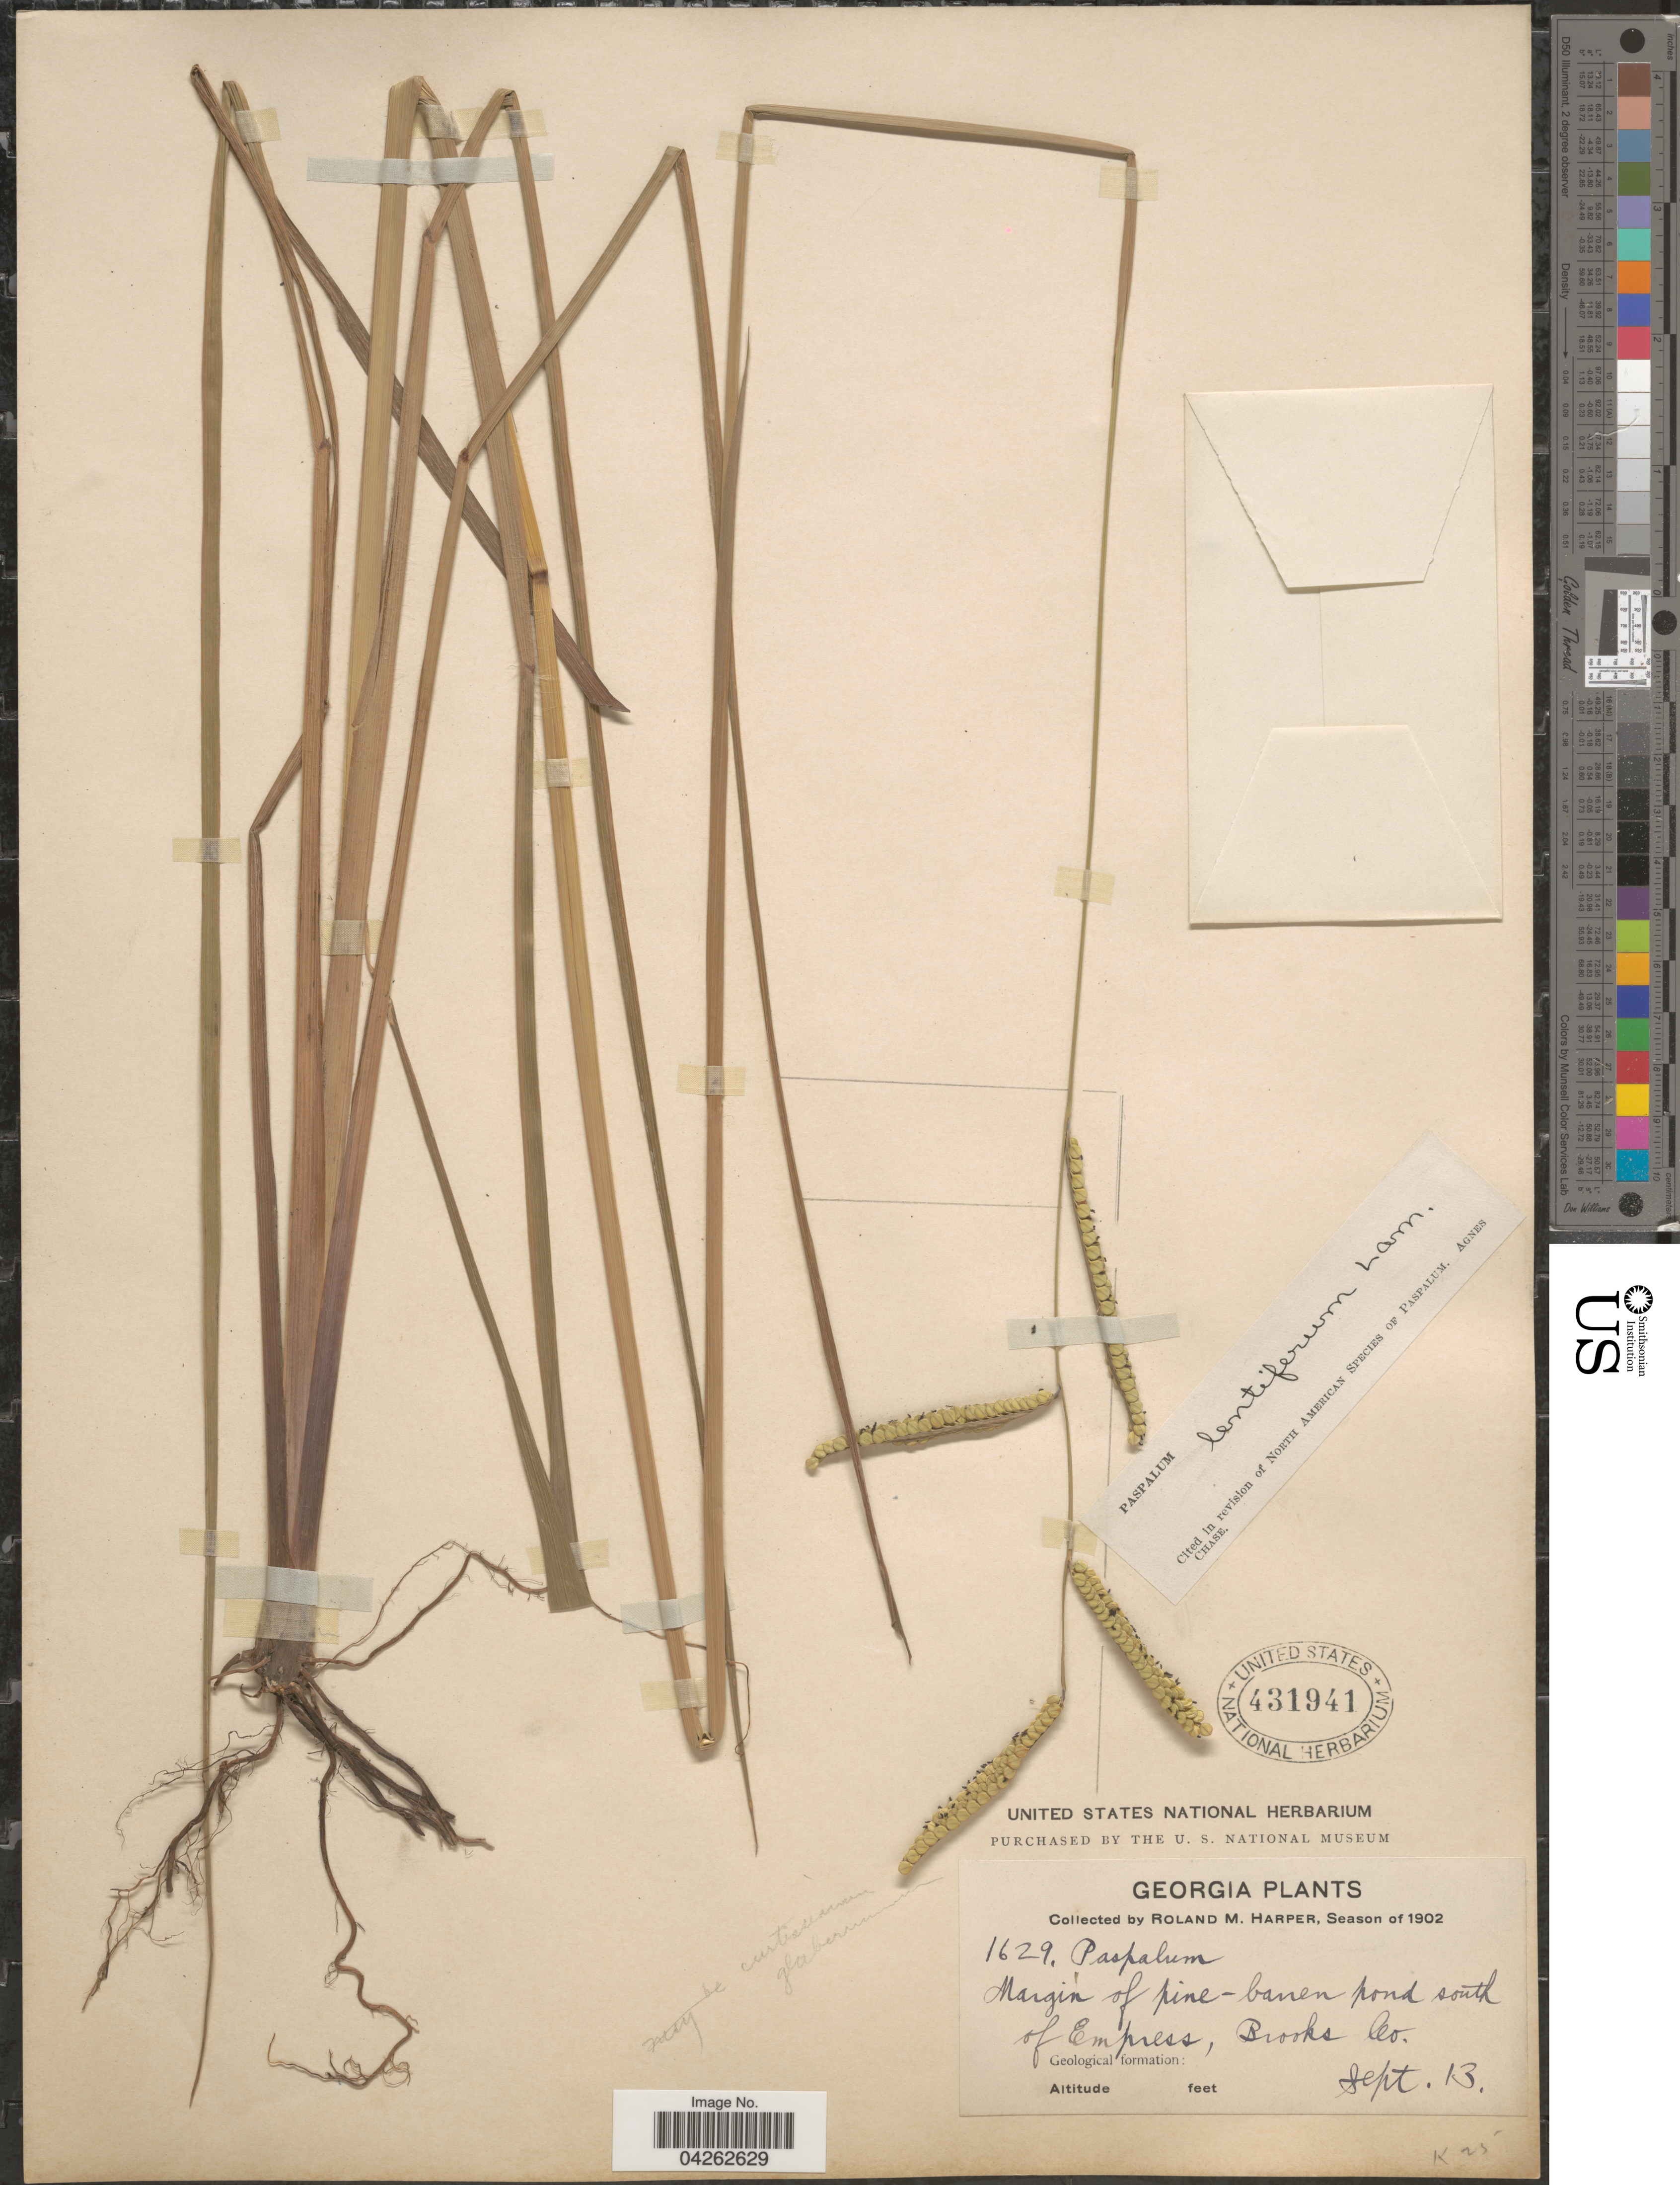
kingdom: Plantae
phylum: Tracheophyta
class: Liliopsida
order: Poales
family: Poaceae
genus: Paspalum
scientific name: Paspalum lentiferum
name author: Lam.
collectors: R. M. Harper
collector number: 1629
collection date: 1902-09-13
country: United States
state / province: Georgia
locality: Margin of pine-barren pond south of Empress, Brooks Co.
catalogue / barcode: US 431941